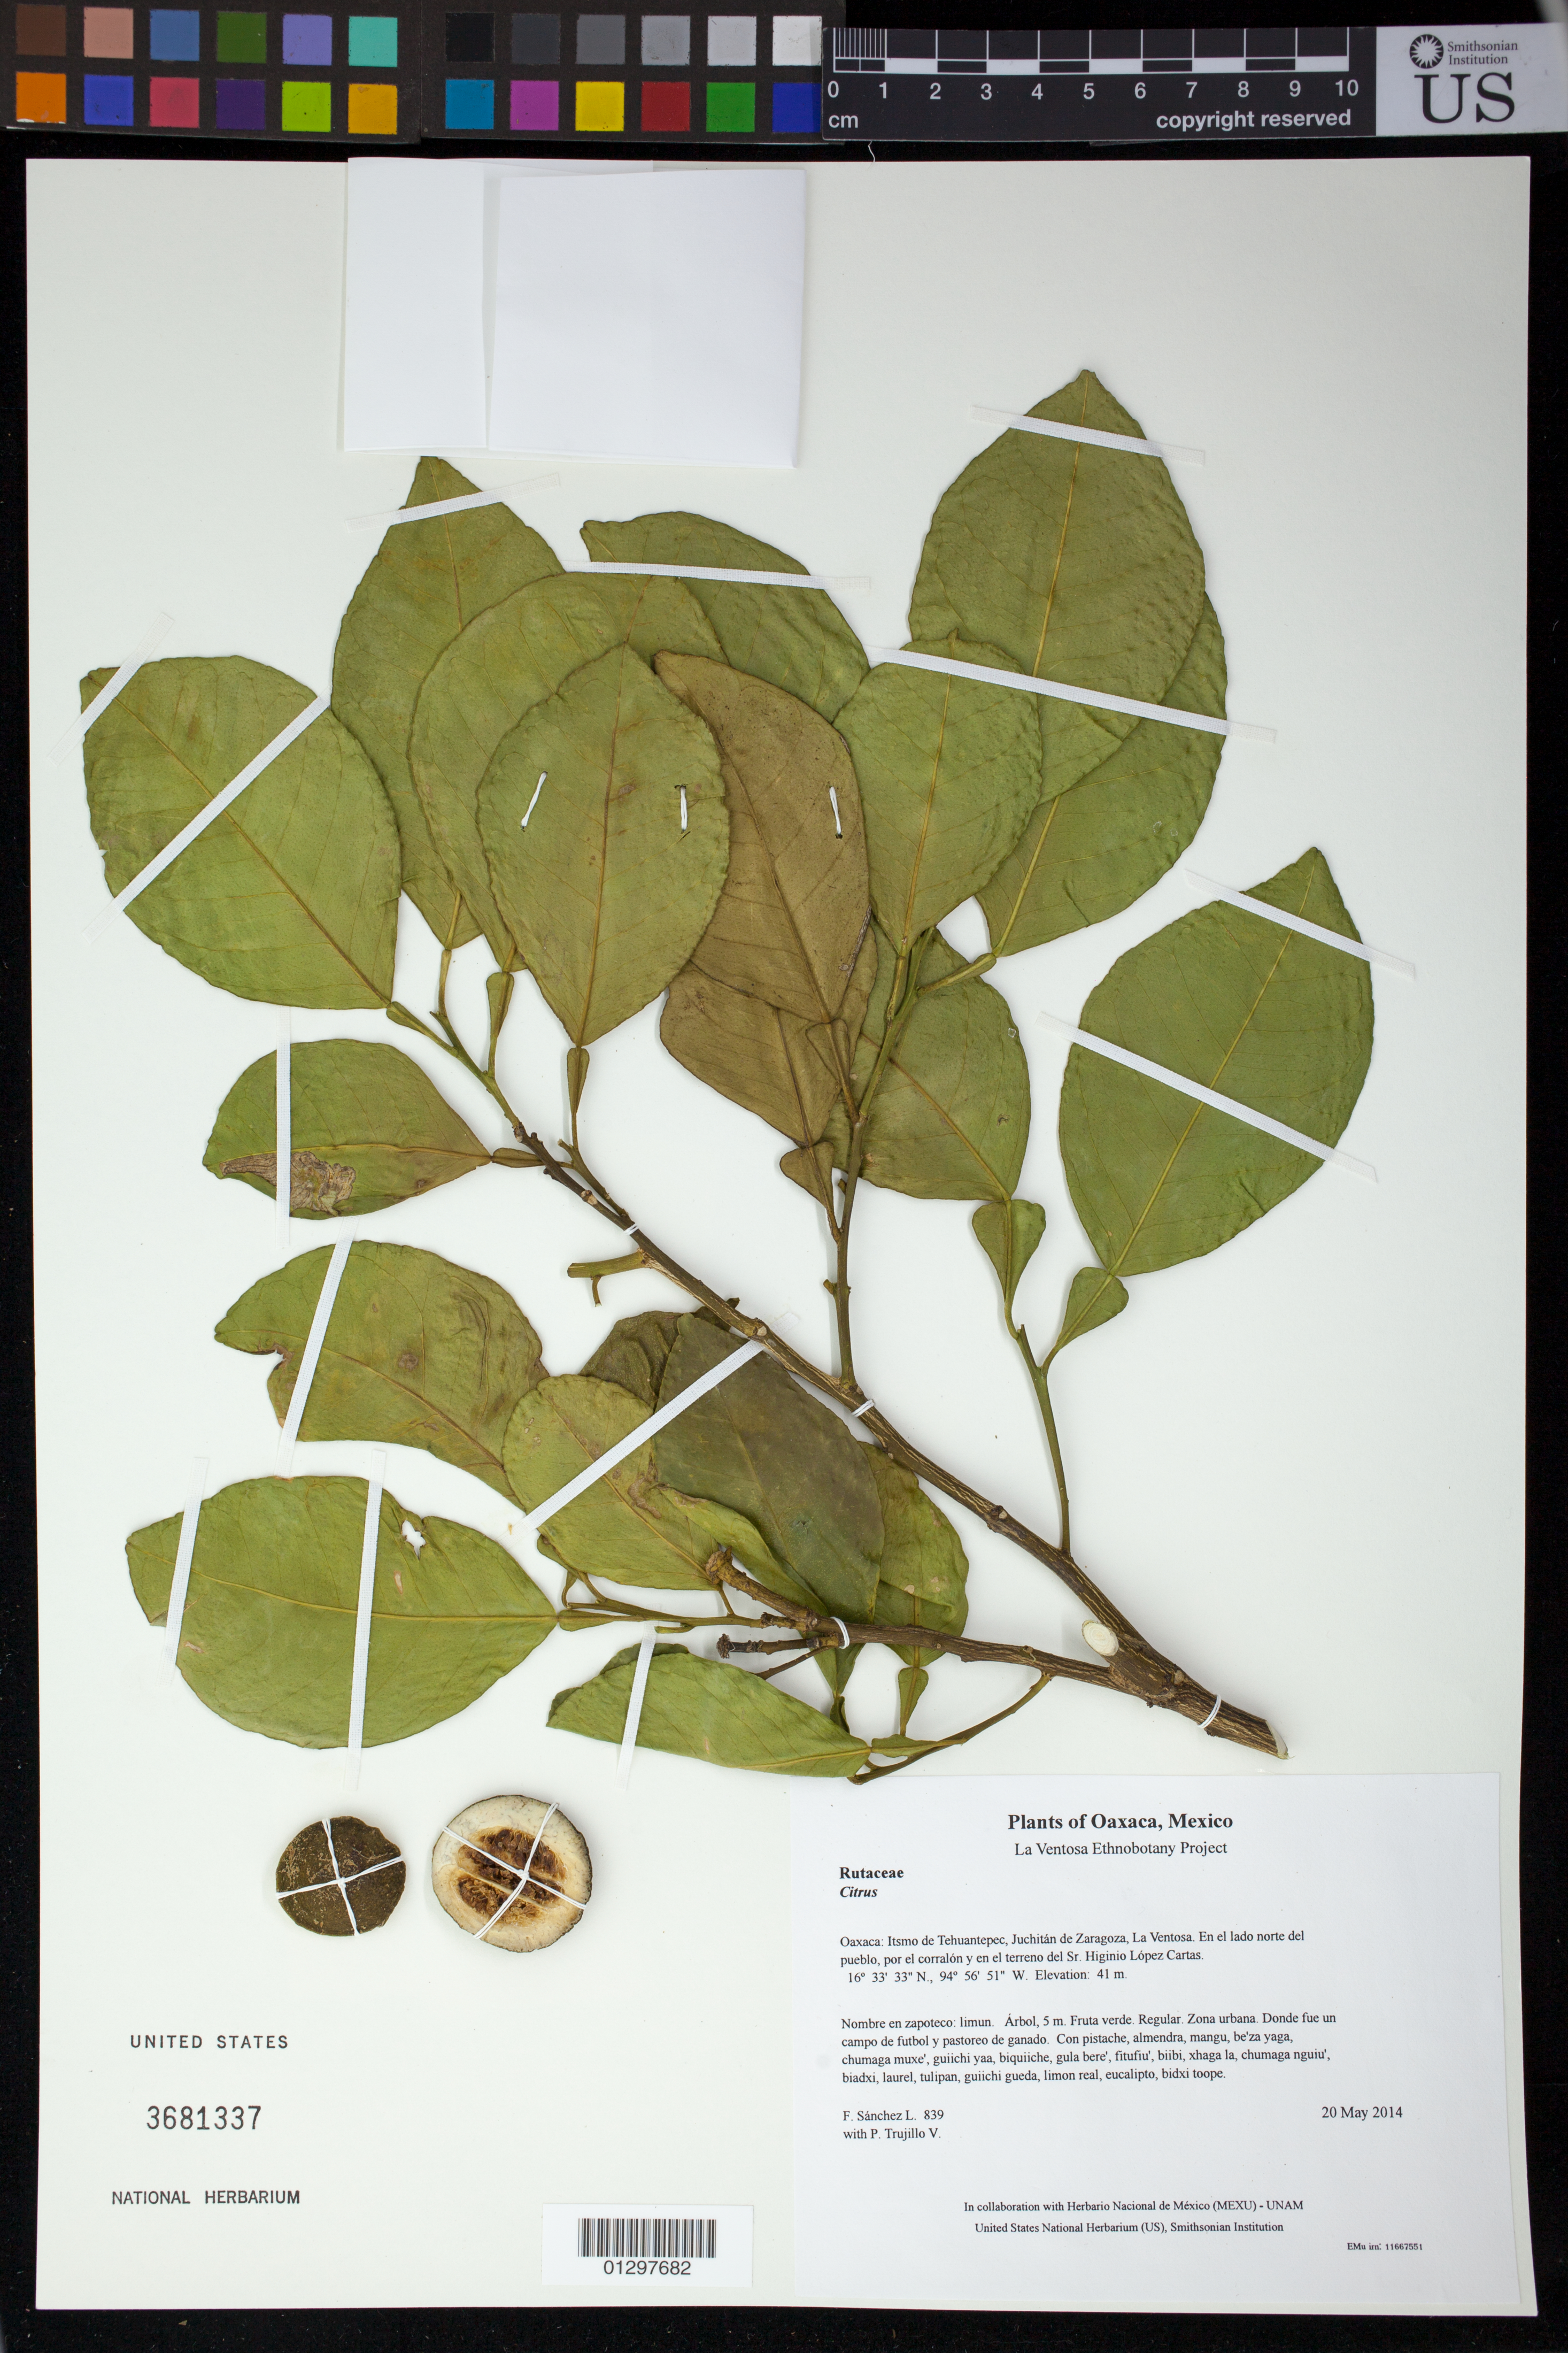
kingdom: Plantae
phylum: Tracheophyta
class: Magnoliopsida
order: Sapindales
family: Rutaceae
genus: Citrus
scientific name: Citrus x limon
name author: (L.) Osbeck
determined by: Velasco G., Kenia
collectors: F. Sánchez L. & P. Trujillo V.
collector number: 839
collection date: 2014-05-20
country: Mexico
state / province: Oaxaca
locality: Itsmo de Tehuantepec, Juchitán de Zaragoza, La Ventosa. En el lado norte del pueblo, por el corralón y en el terreno del Sr. Higinio López Cartas.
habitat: Zona urbana. Donde fue un campo de futbol y pastoreo de ganado.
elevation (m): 41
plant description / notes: MEXU, US; Yaga. 5 m. Cuaananaxhi naga'. Nuu.; limon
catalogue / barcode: US 3681337